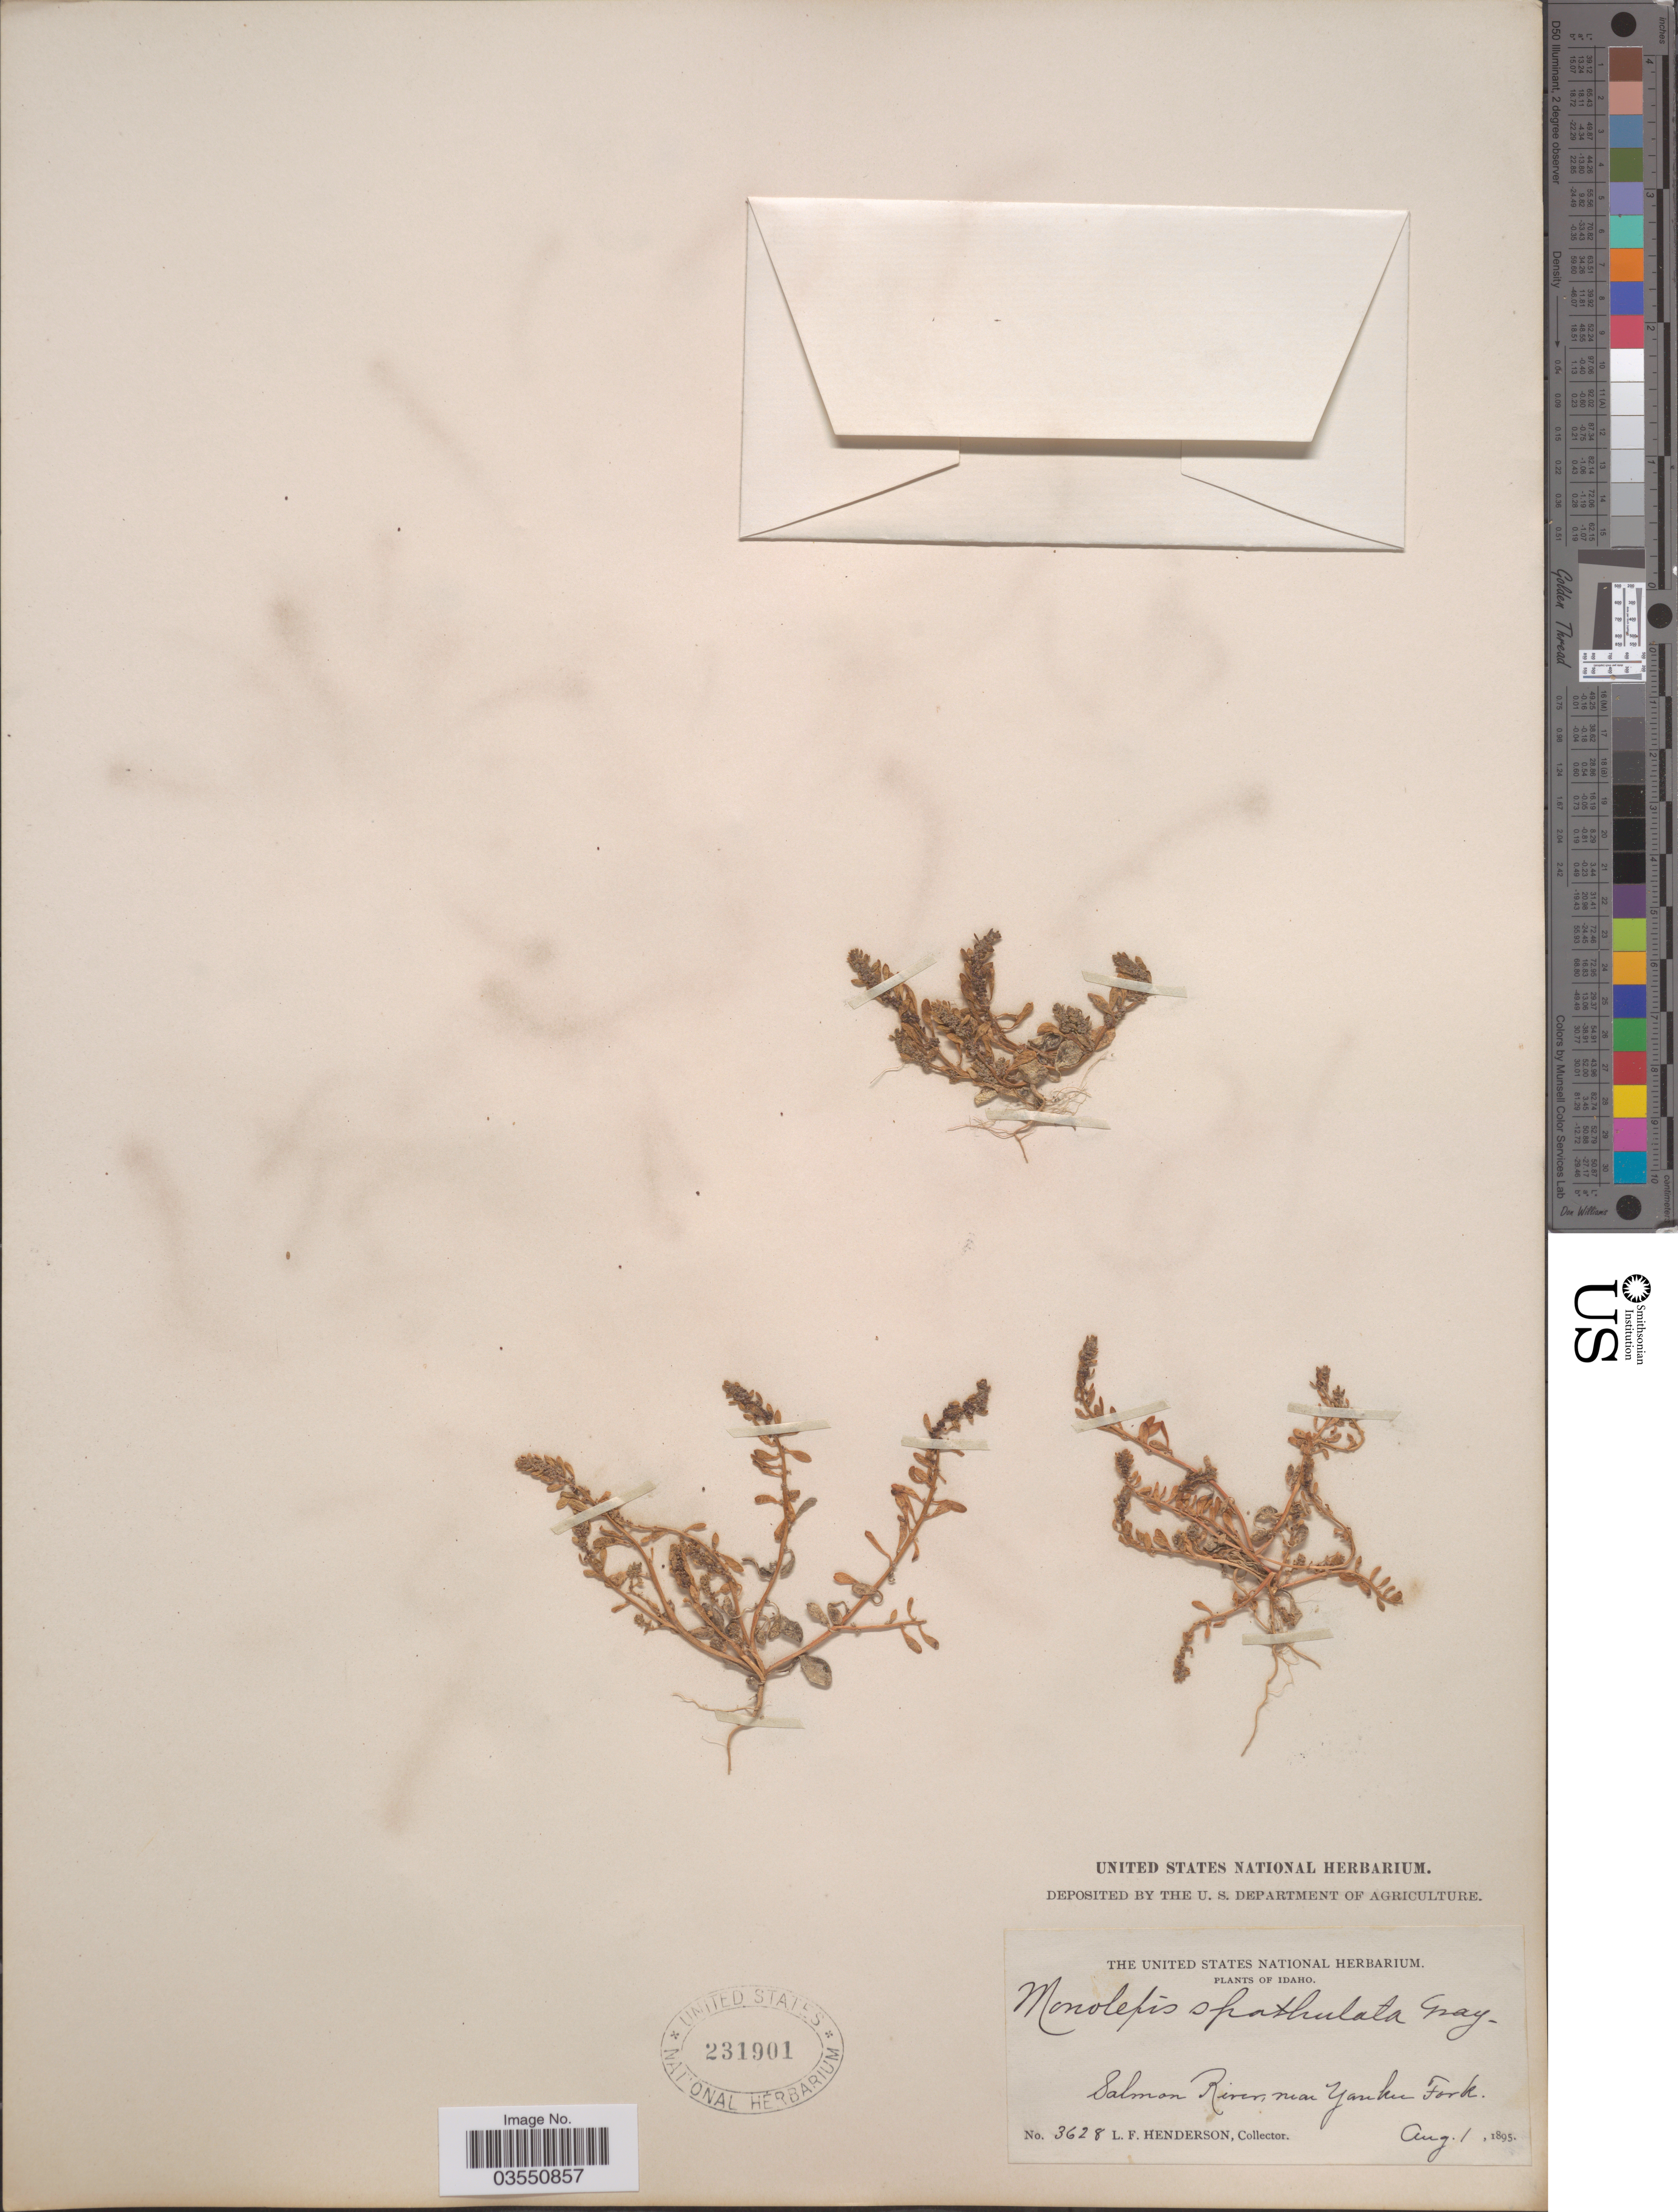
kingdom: Plantae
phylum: Tracheophyta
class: Magnoliopsida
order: Caryophyllales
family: Amaranthaceae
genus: Neomonolepis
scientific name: Neomonolepis spathulata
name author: (A. Gray) Sukhor.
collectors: L. Henderson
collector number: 3628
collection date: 1895-08-01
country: United States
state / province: Idaho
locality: Salmon River, near Yankee Fork.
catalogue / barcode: US 231901